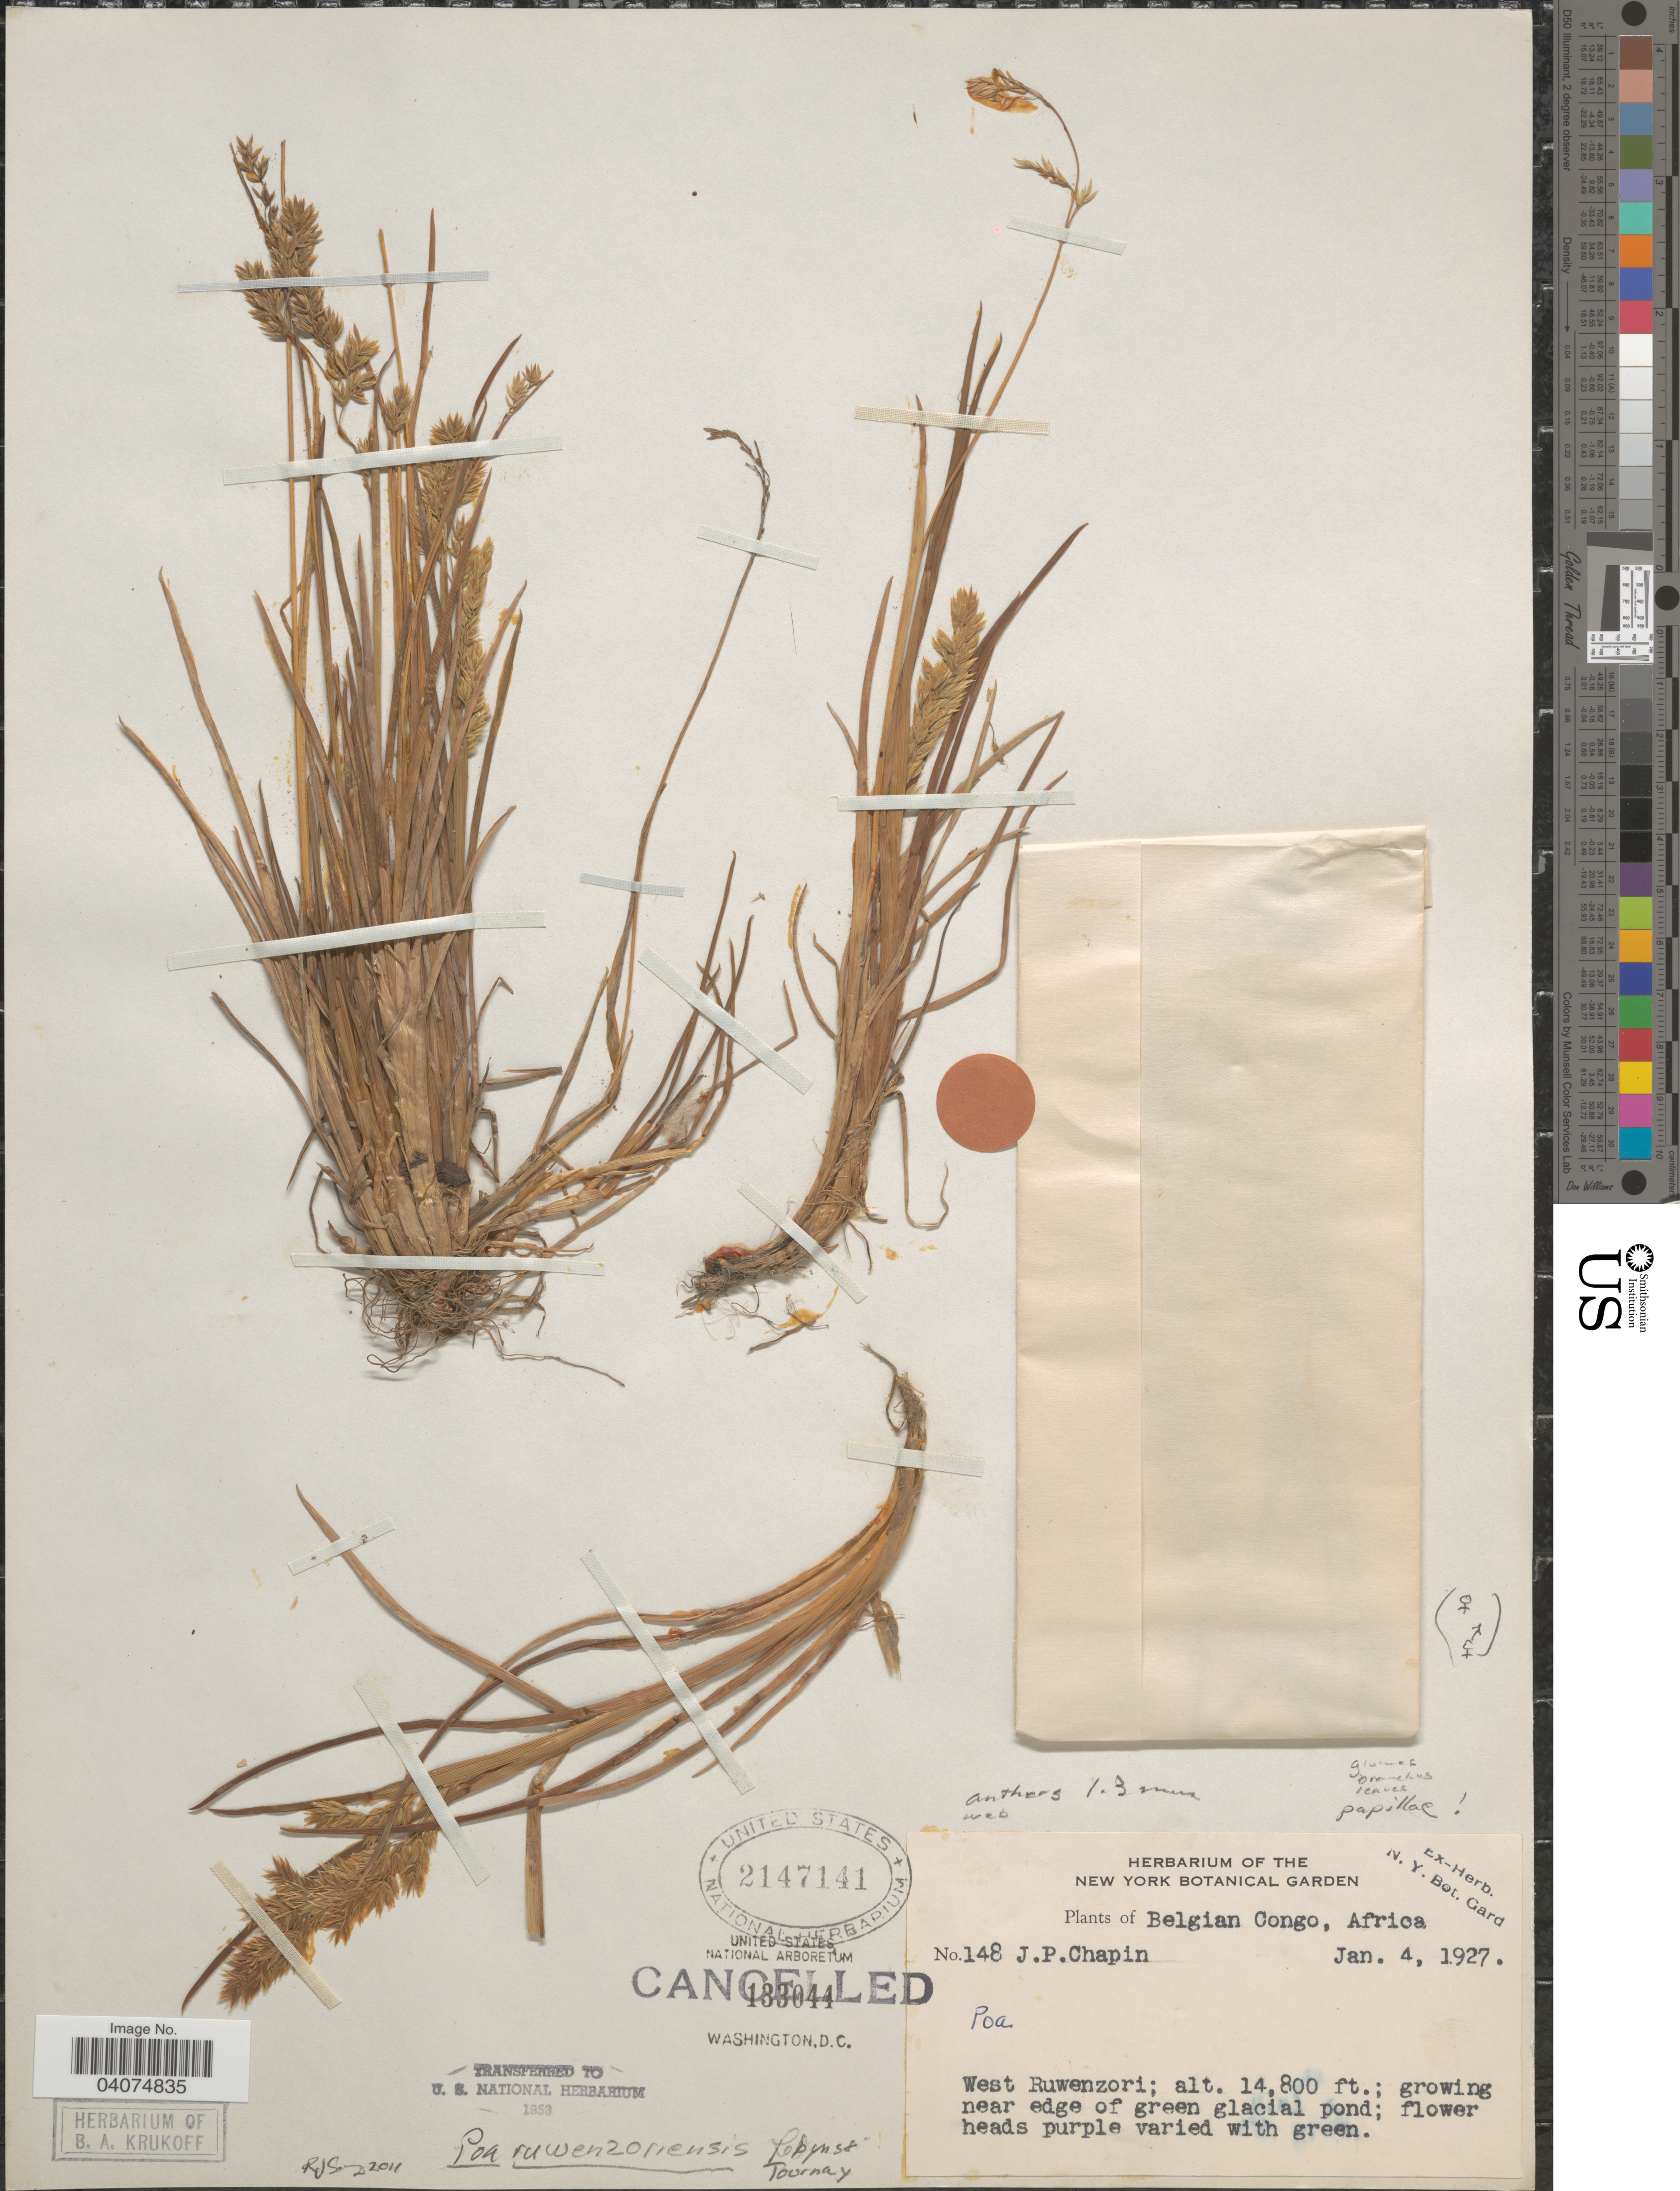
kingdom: Plantae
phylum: Tracheophyta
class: Liliopsida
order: Poales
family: Poaceae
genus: Poa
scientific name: Poa ruwenzoriensis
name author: Robyns & Tournay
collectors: J. Chapin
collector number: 148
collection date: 1927-01-04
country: Congo, Democratic Republic of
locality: Belgian Congo. West Ruwenzori.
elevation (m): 4511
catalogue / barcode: US 2147141